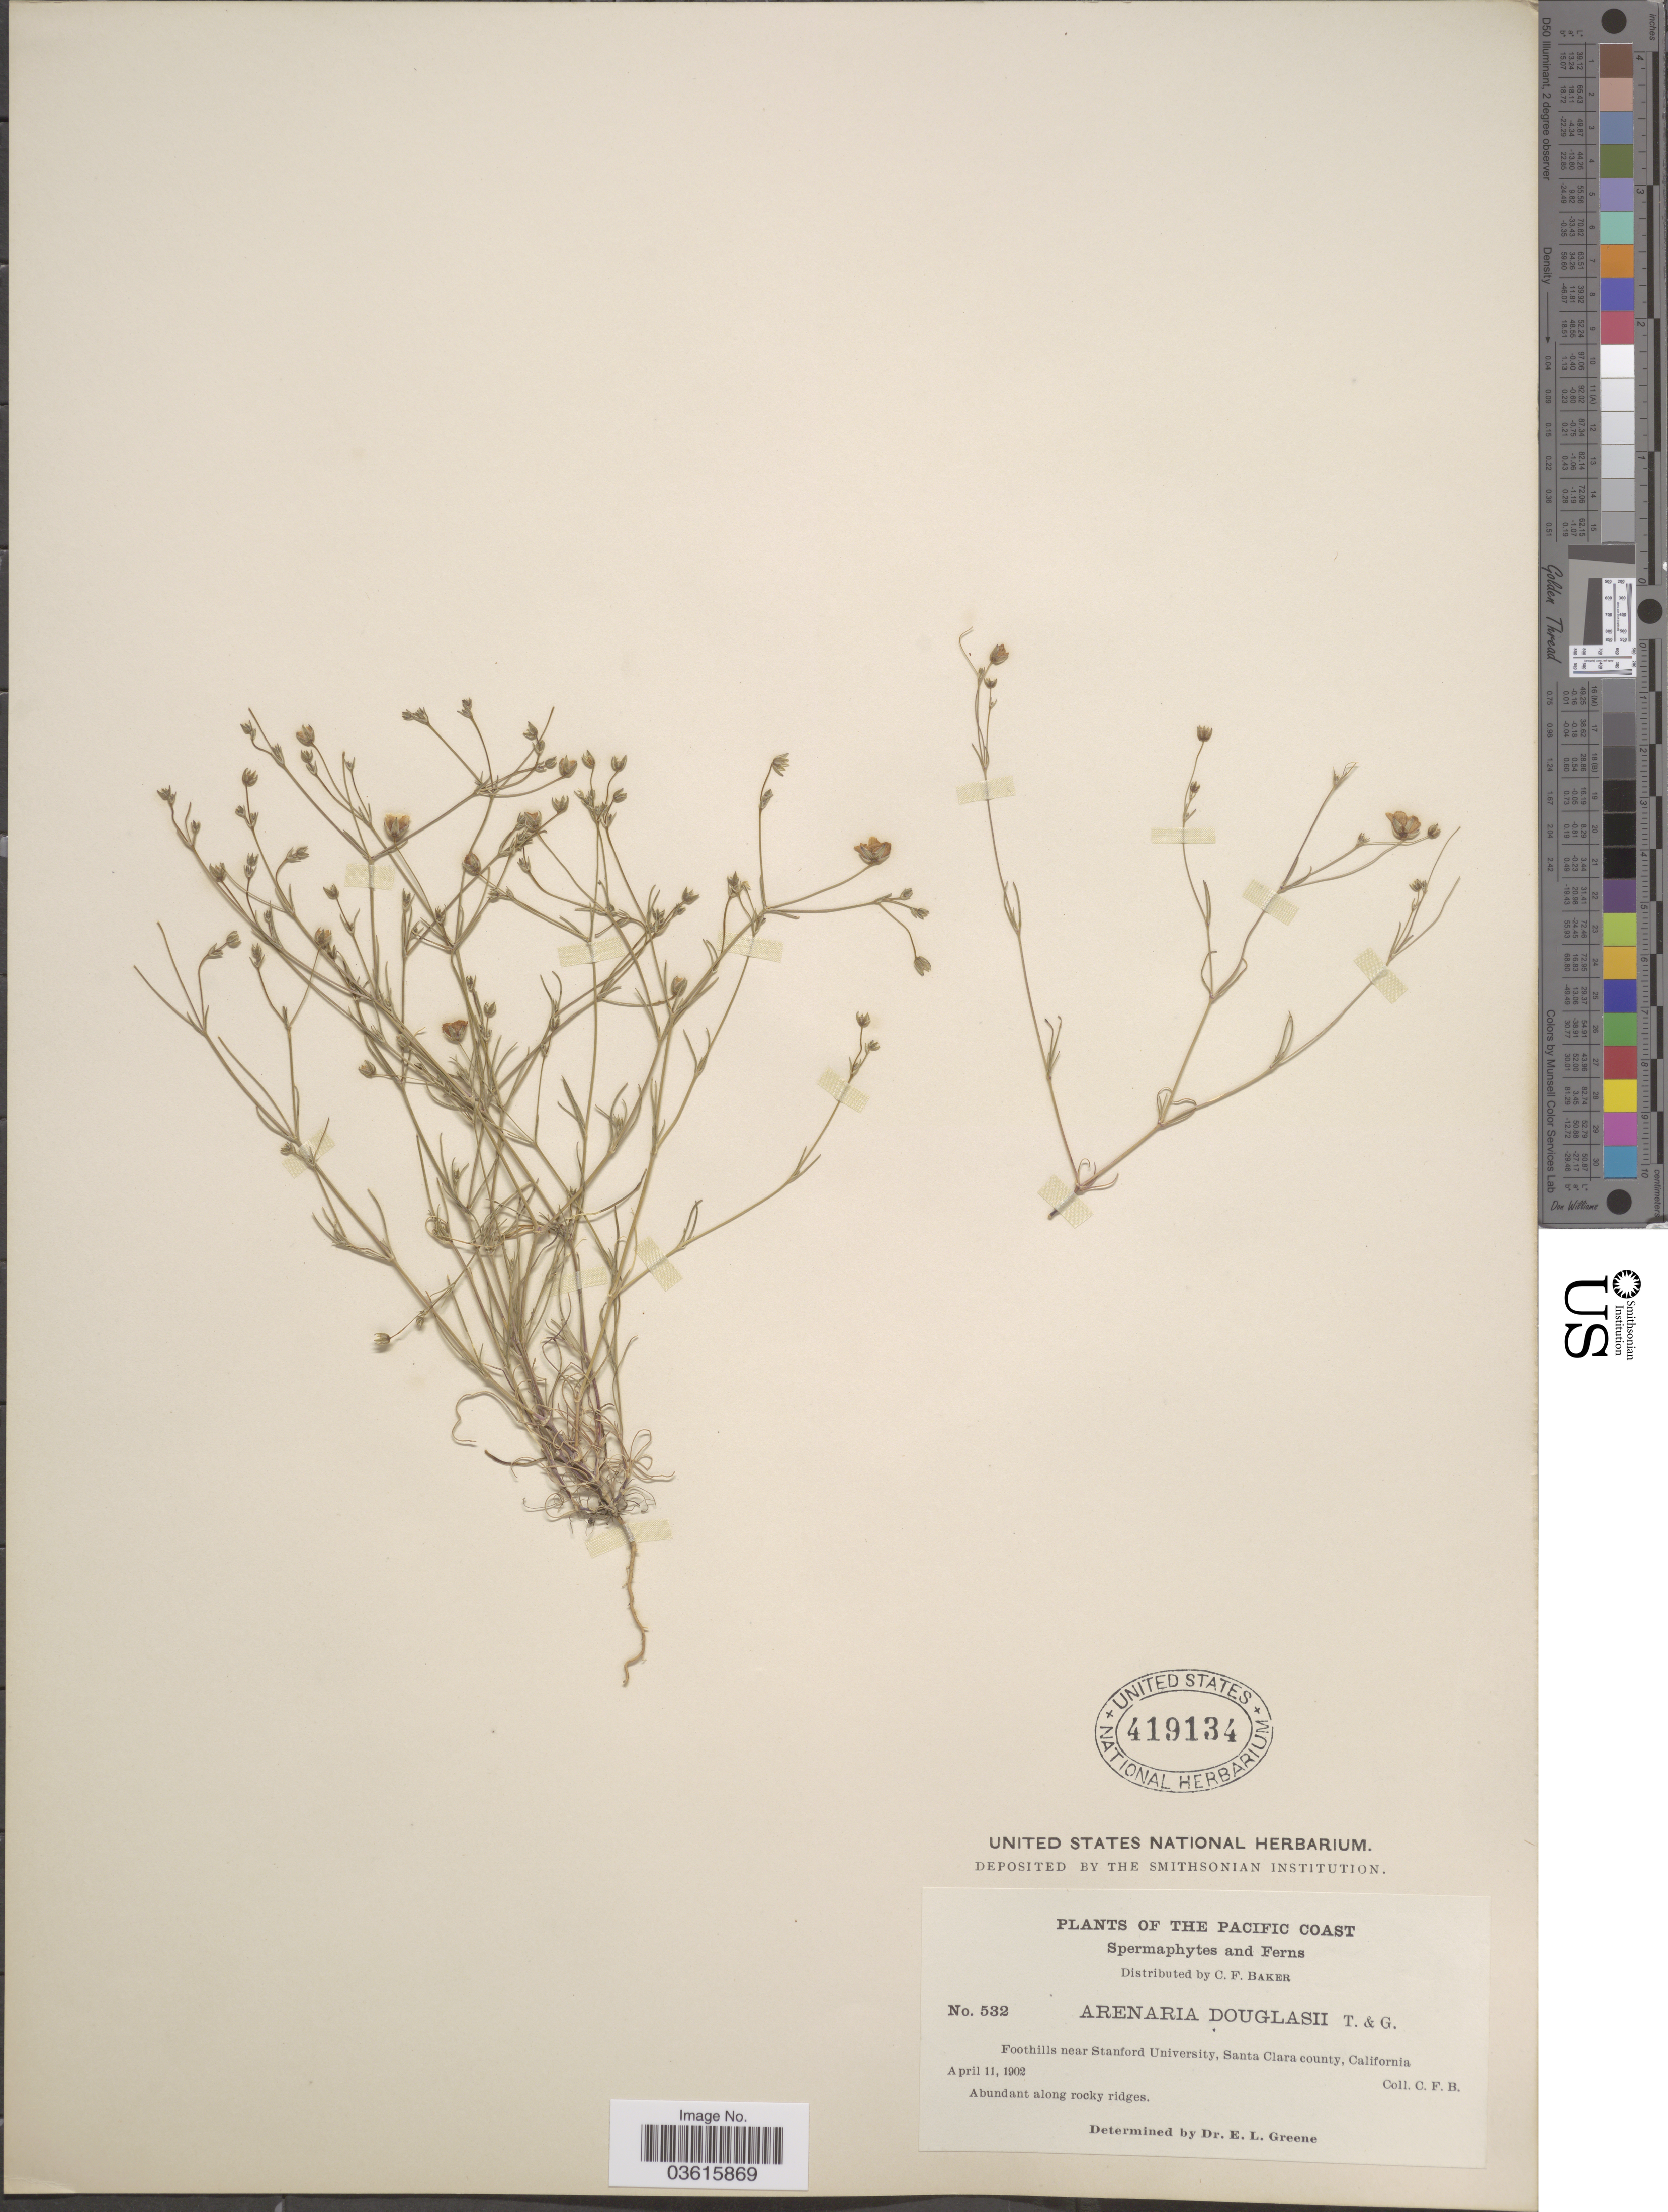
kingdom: Plantae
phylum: Tracheophyta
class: Magnoliopsida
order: Caryophyllales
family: Caryophyllaceae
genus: Minuartia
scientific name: Minuartia douglasii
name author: Mattf.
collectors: C. F. Baker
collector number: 532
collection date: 1902-04-11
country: United States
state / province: California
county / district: Santa Clara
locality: The Pacific Coast. Foothills near Stanford University, Santa Clara county.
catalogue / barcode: US 419134